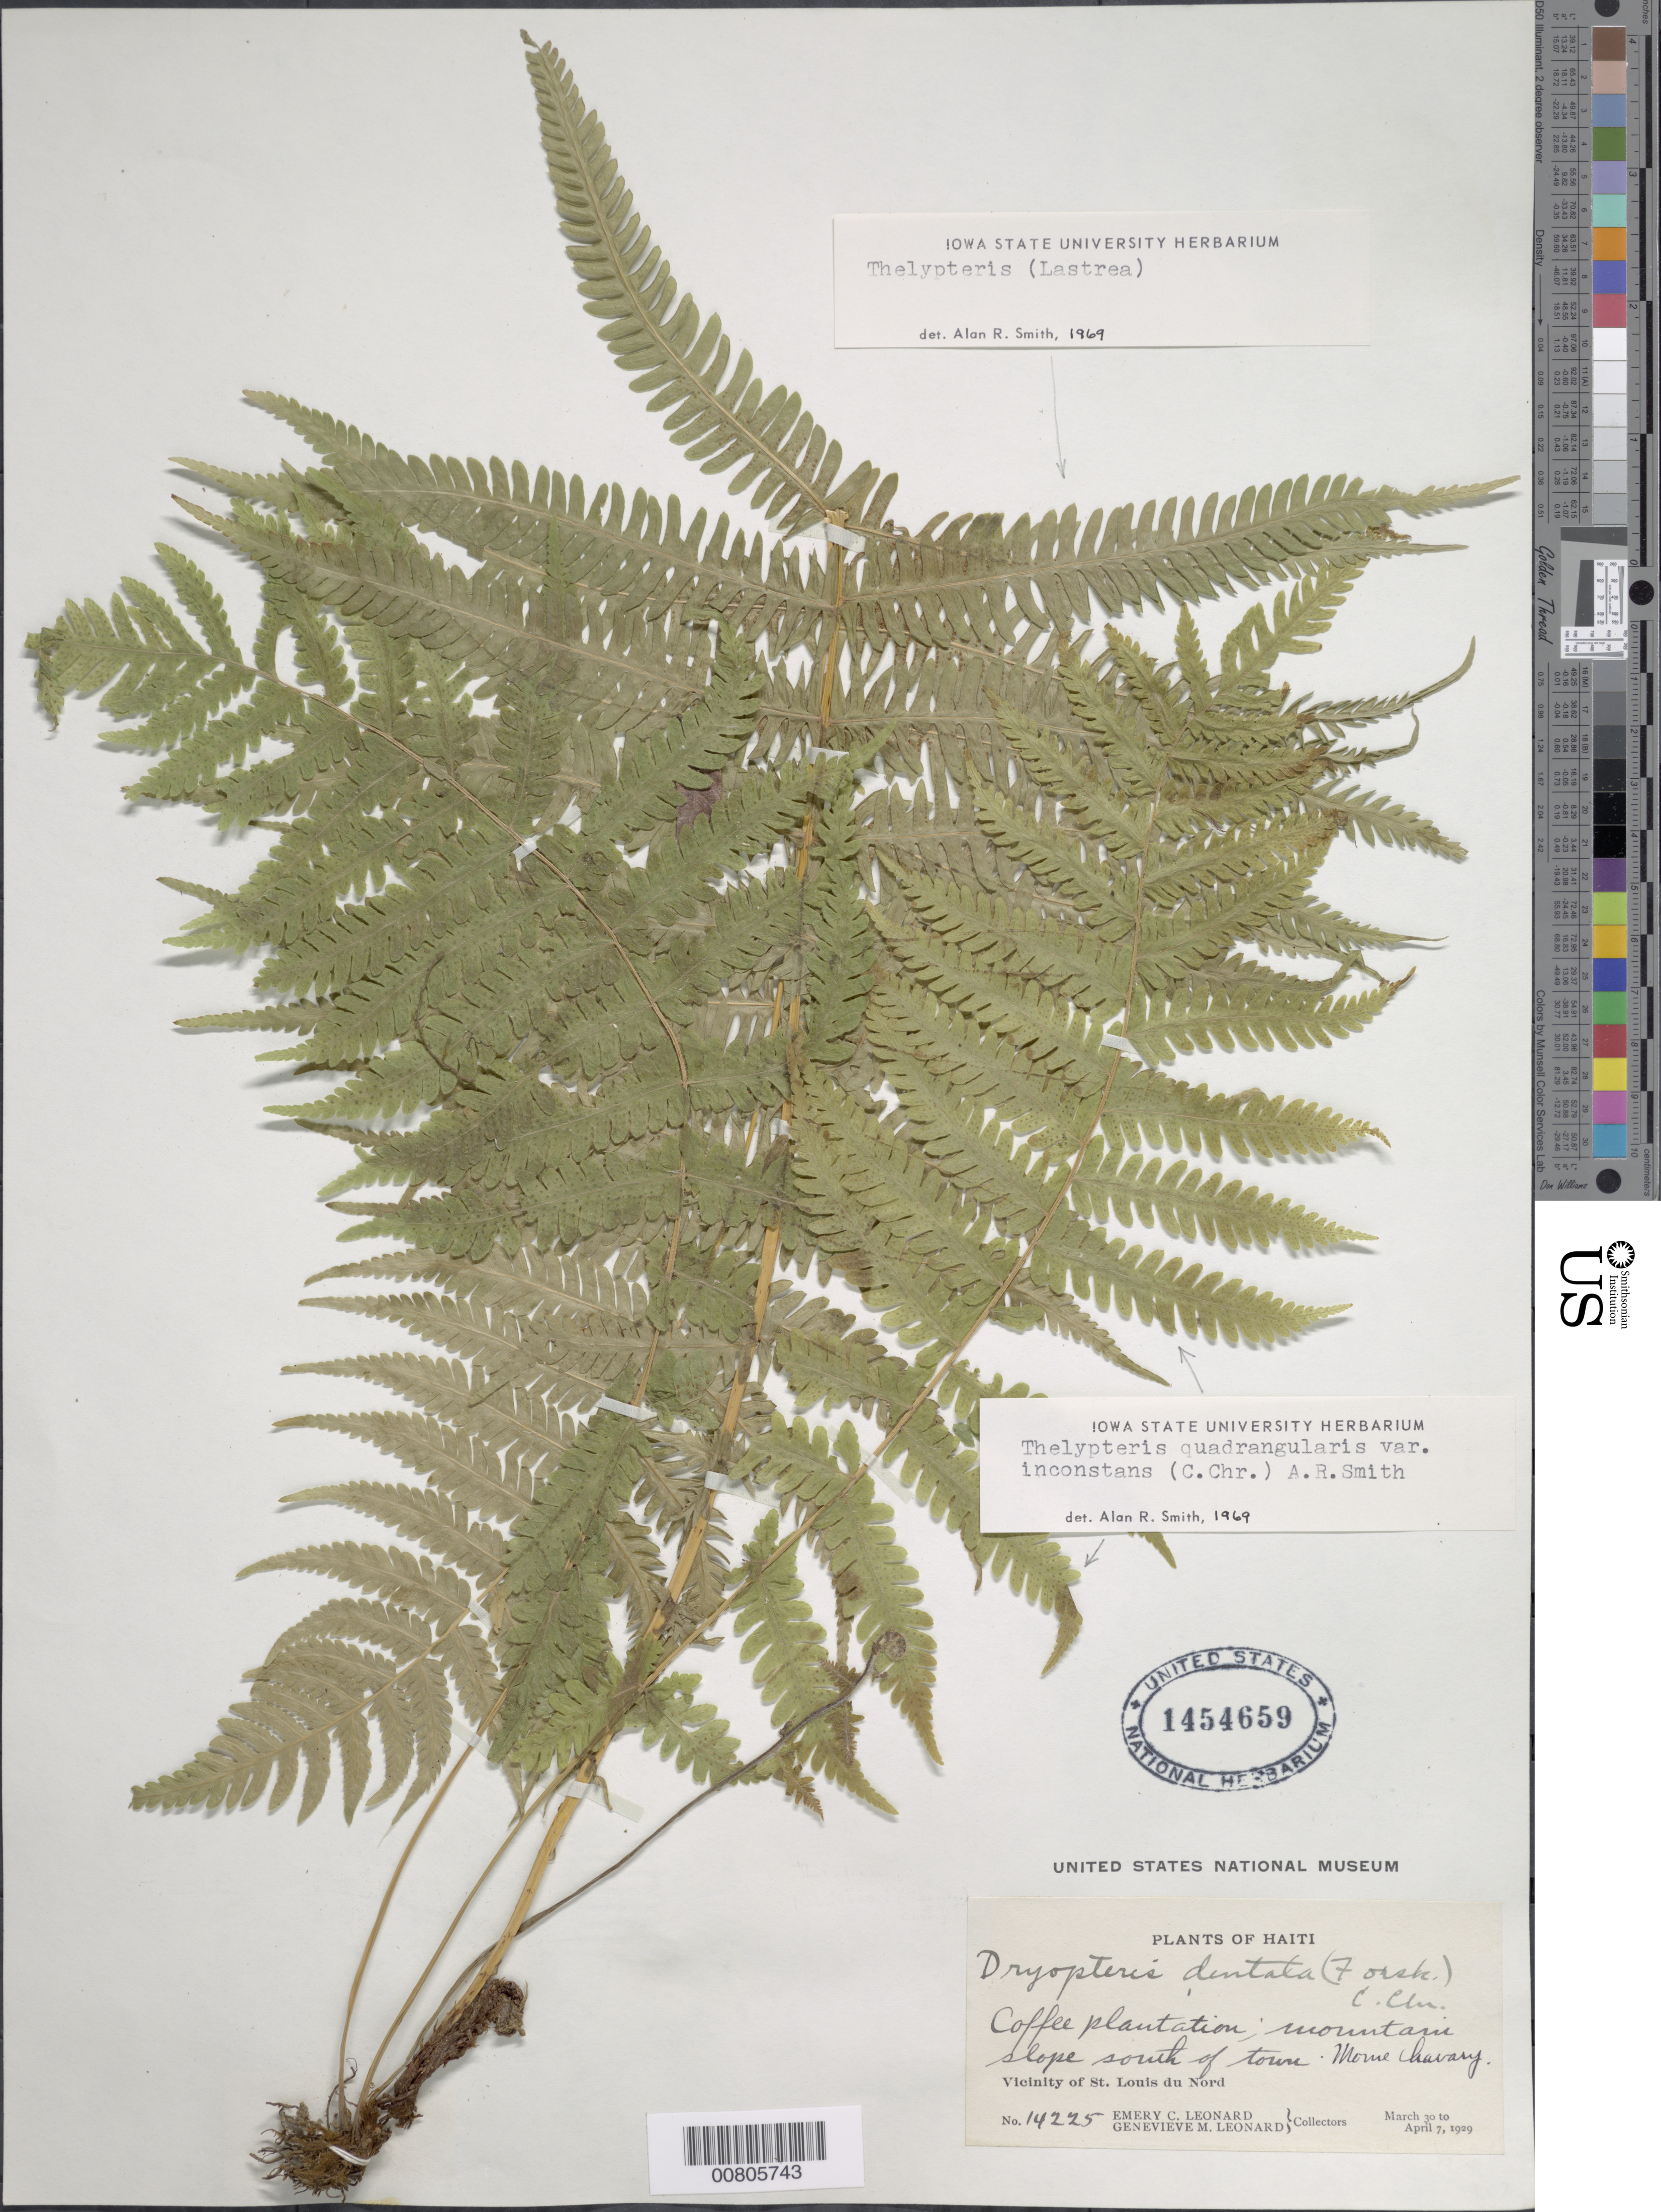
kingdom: Plantae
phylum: Tracheophyta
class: Polypodiopsida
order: Polypodiales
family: Thelypteridaceae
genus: Christella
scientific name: Christella hispidula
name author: (Decne.) Holttum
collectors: E. C. Leonard & G. M. Leonard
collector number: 14225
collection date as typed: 30 Mar 1929 to 07 Apr 1929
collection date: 1929-03-30/1929-04-07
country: Haiti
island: Hispaniola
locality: St. Louis du Nord, S of town, Morne Chavary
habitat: Mountain slope, damp bank in coffee plantation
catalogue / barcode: US 1454659